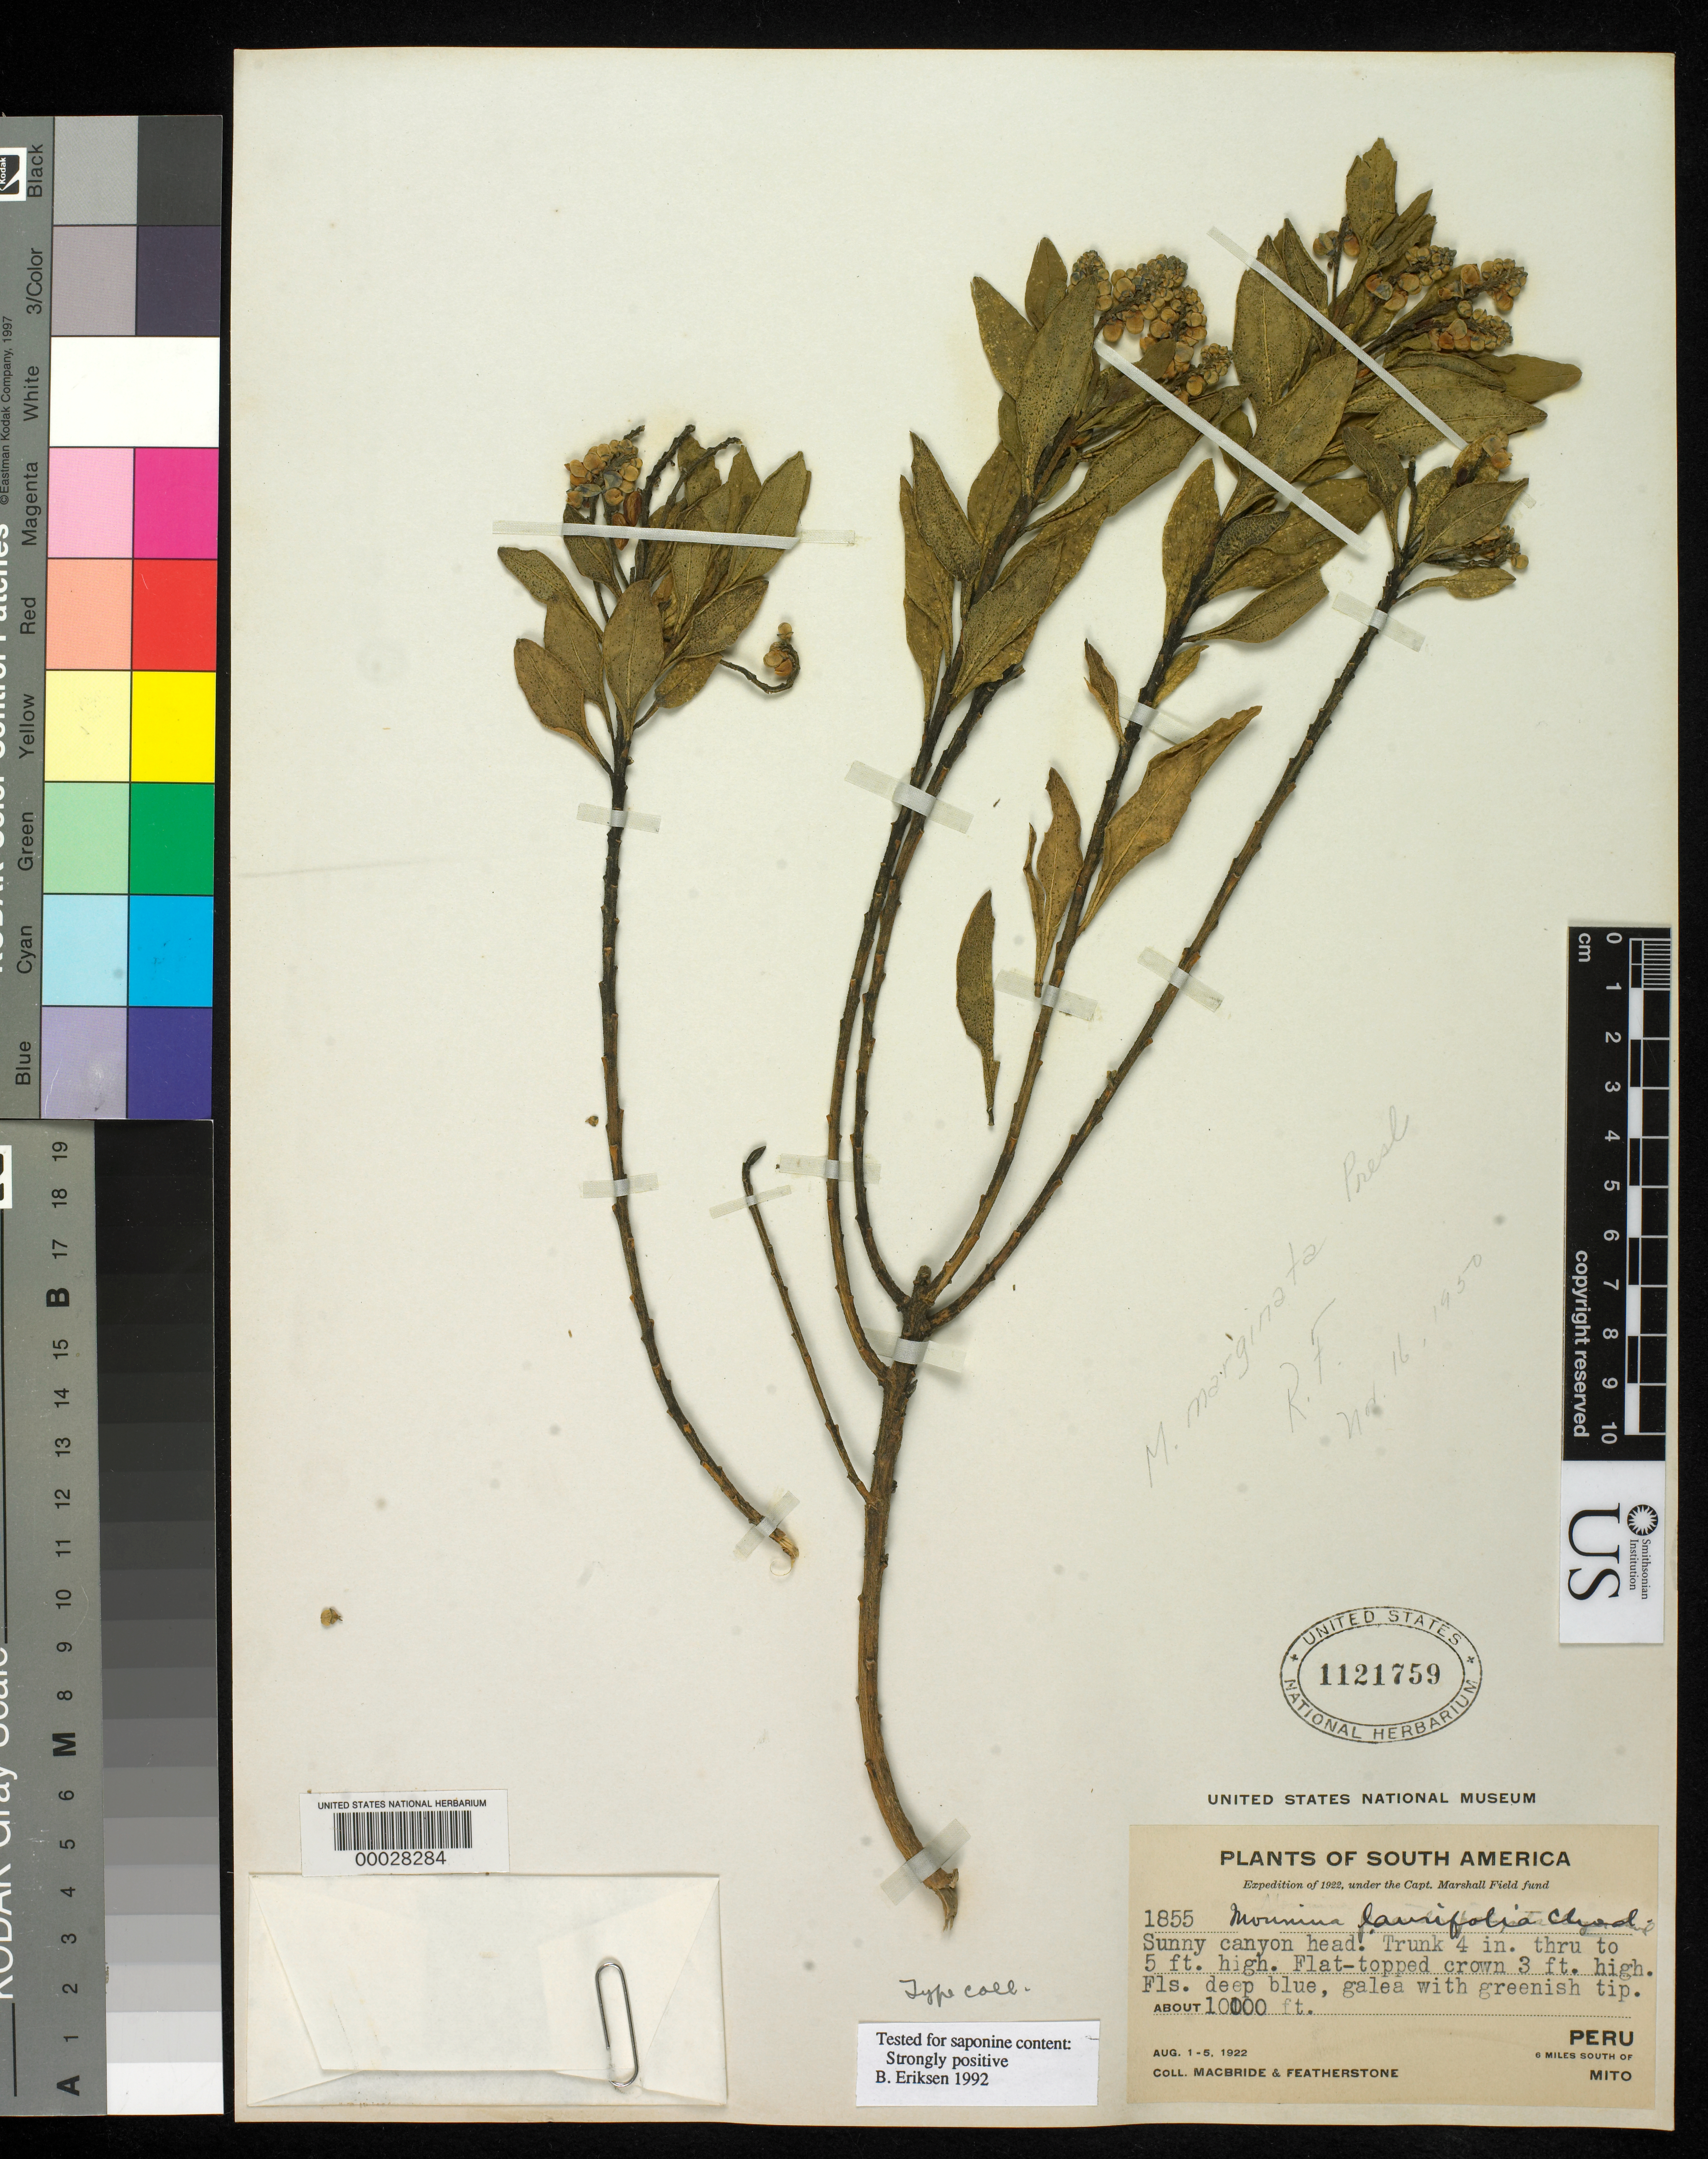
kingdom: Plantae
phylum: Tracheophyta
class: Magnoliopsida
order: Fabales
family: Polygalaceae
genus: Monnina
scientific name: Monnina laurifolia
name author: Chodat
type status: Possible Isolectotype; Type Collection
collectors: J. F. Macbride & W. Featherstone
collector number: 1855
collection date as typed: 01 Aug 1922 to 05 Aug 1922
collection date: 1922-08-01/1922-08-05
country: Peru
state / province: Huánuco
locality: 6 miles S of Mito.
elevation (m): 3048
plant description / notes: Type status uncertain; US has 2 duplicates of Macbride & Featherstone 1855, bearing 2 different collection dates (and slightly differing in other label data); lectotypification does not cite collection date.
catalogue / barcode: US 1121759